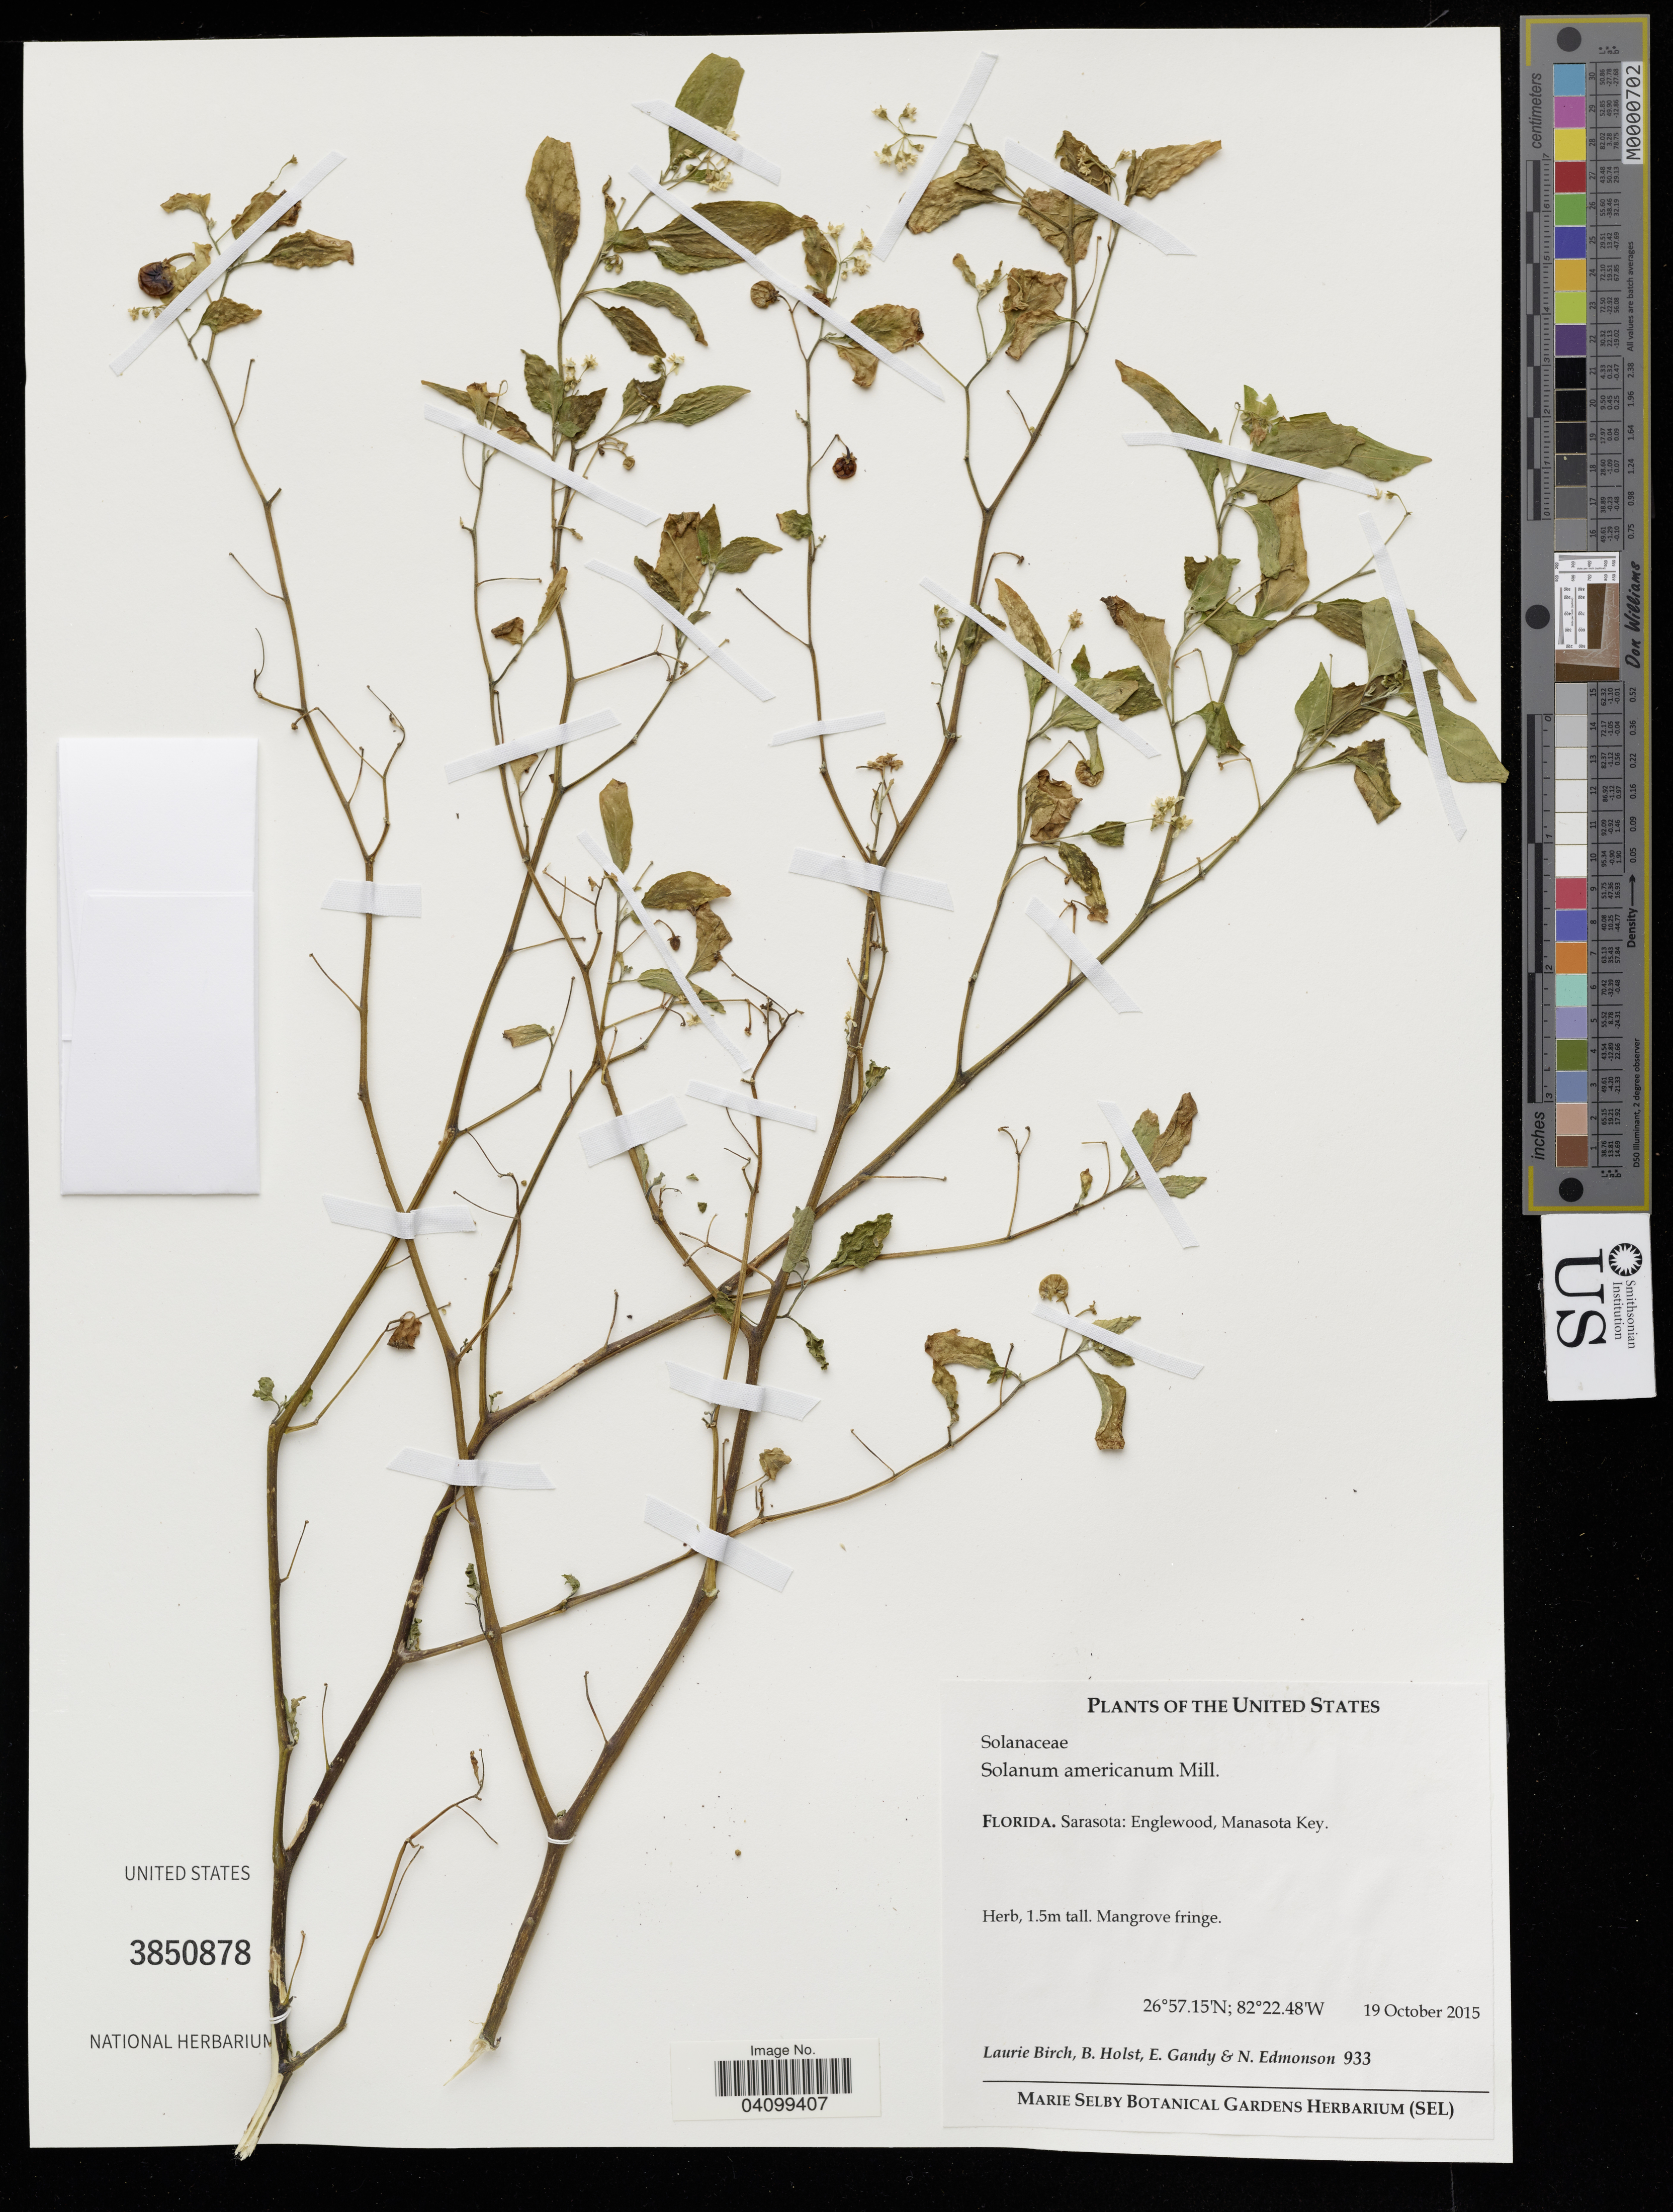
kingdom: Plantae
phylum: Tracheophyta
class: Magnoliopsida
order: Solanales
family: Solanaceae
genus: Solanum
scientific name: Solanum americanum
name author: Mill.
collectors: L. Birch, B. Holst & N. Edmonson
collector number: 933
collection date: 2015-10-19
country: United States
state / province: Florida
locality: Sarasota: Englewood, Manasota Key.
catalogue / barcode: US 3850878